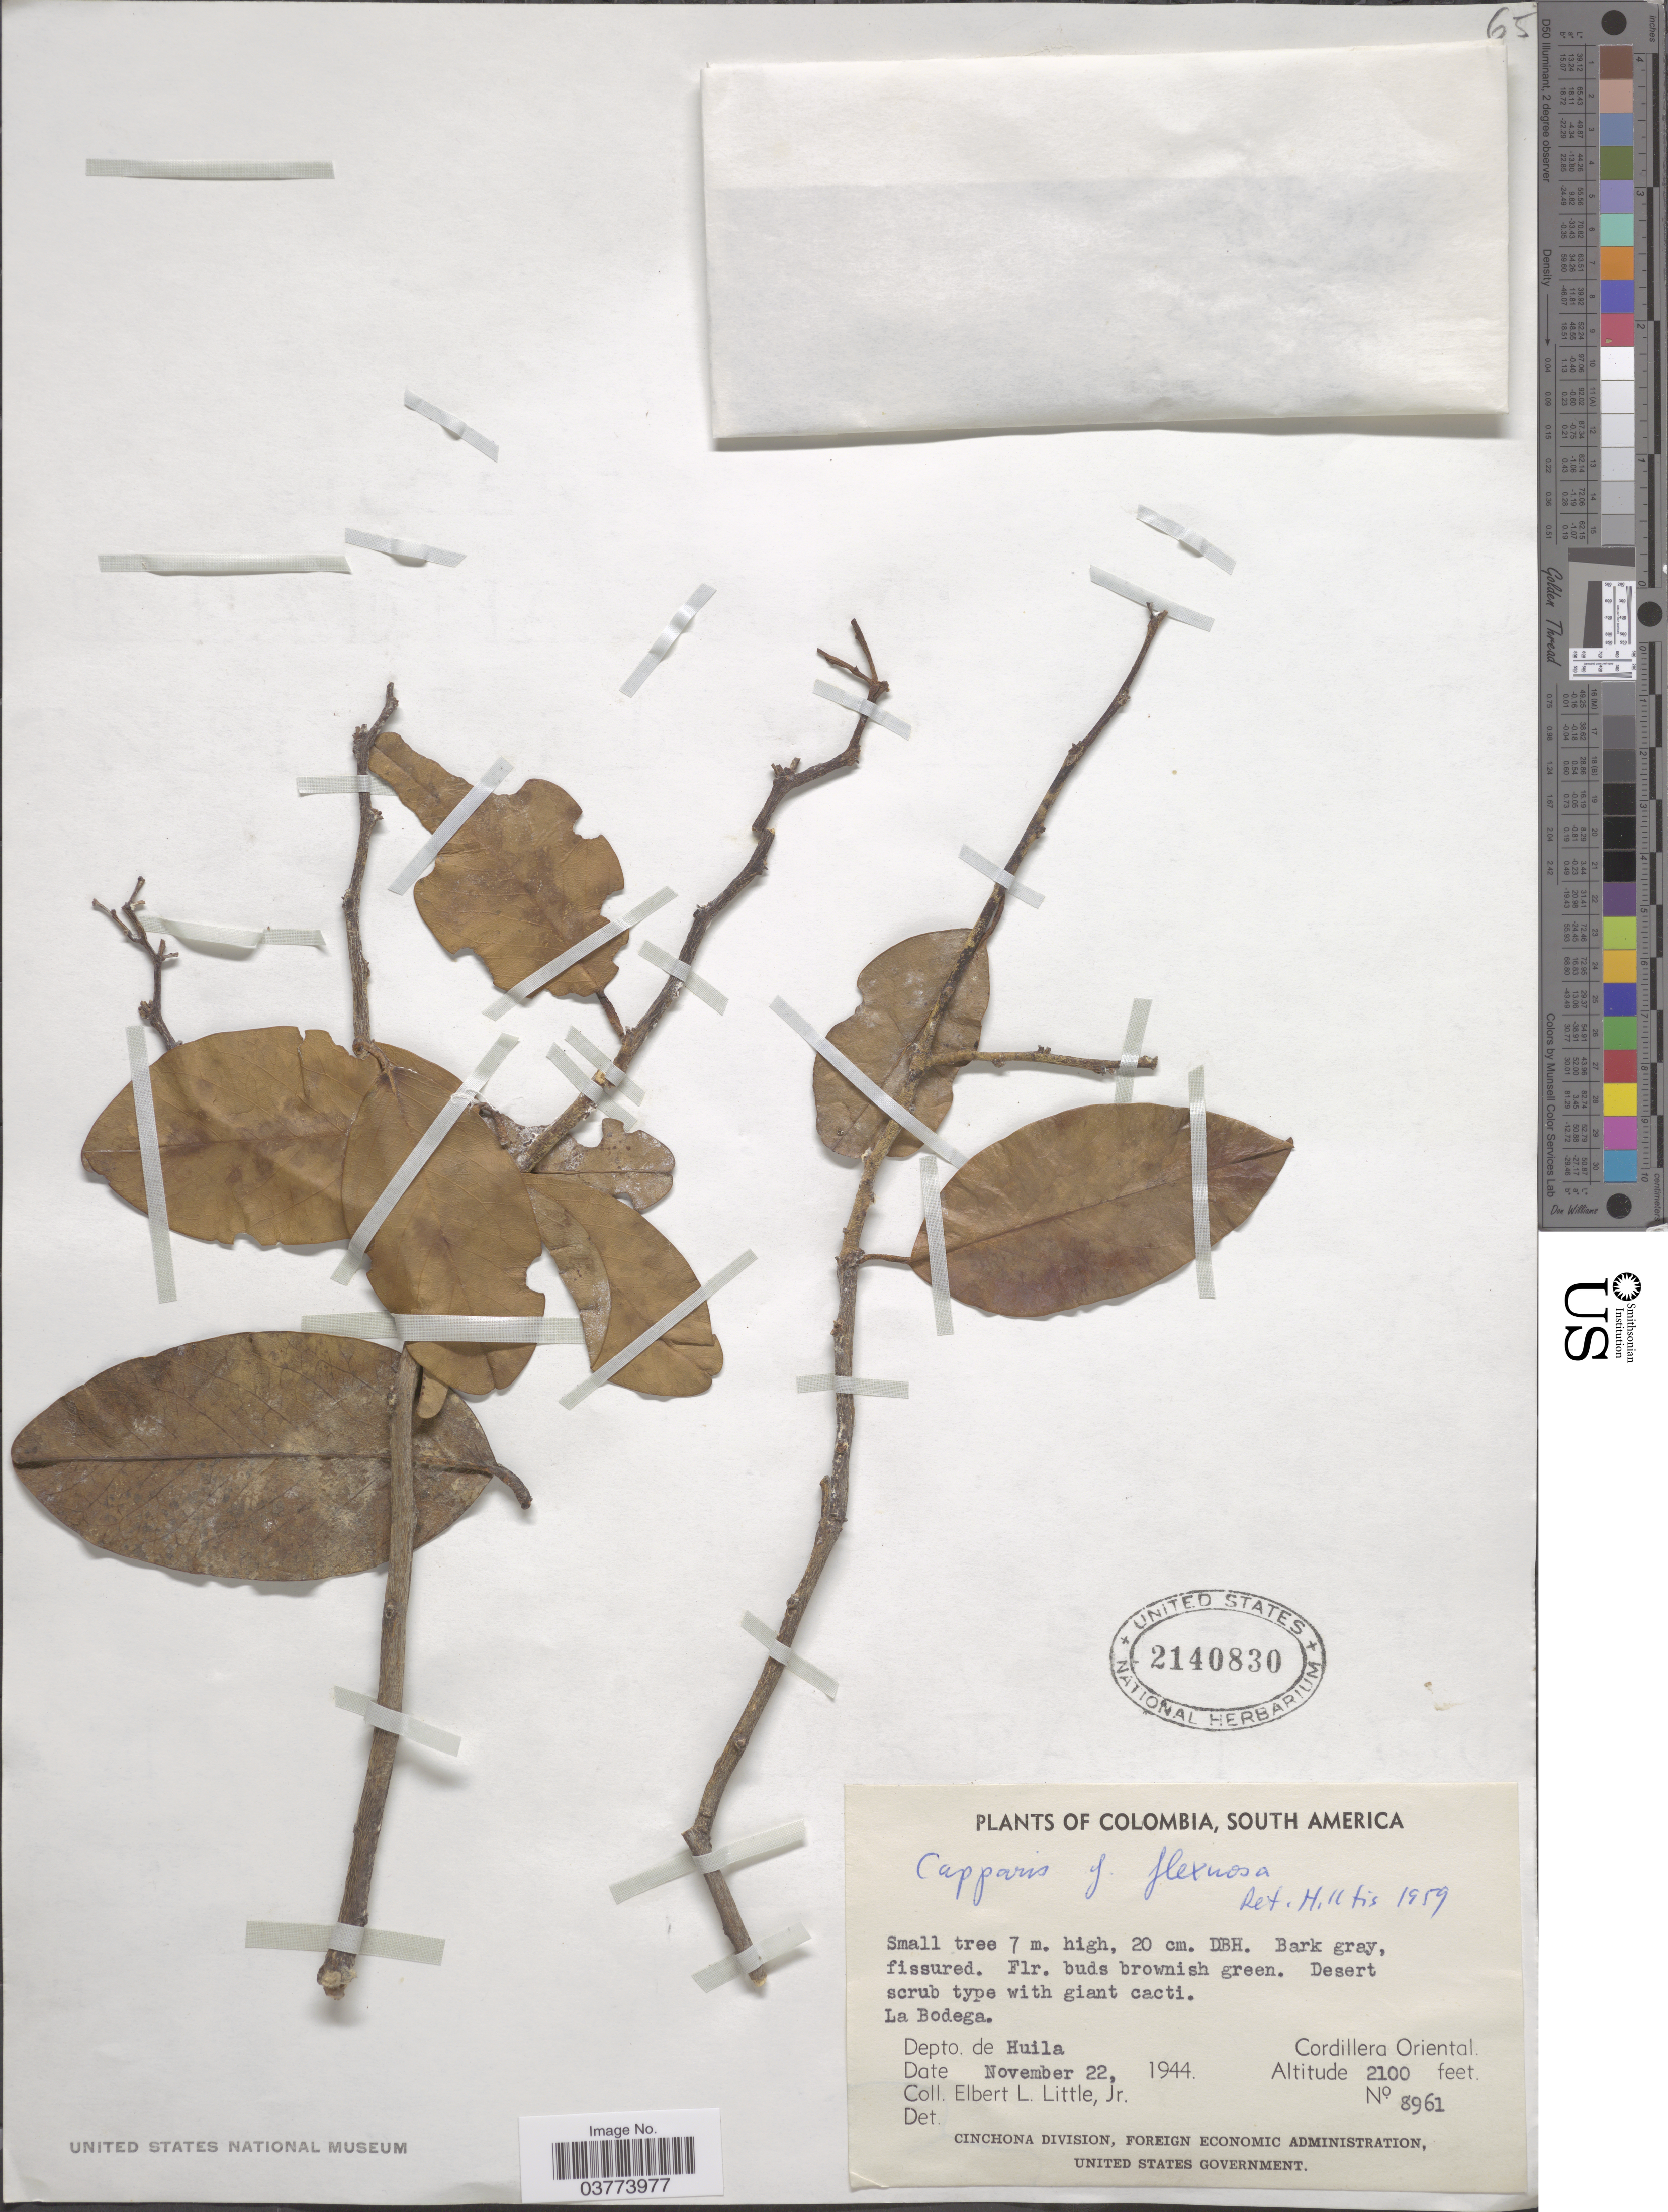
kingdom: Plantae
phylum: Tracheophyta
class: Magnoliopsida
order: Brassicales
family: Capparaceae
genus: Cynophalla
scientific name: Cynophalla polyantha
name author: (Triana & Planch.) Cornejo & Iltis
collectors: E. L. Little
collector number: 8961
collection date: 1944-11-22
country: Colombia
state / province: Huila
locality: La Bodega. Depto. de Huila. Cordillera Oriental.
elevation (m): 640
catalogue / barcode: US 2140830